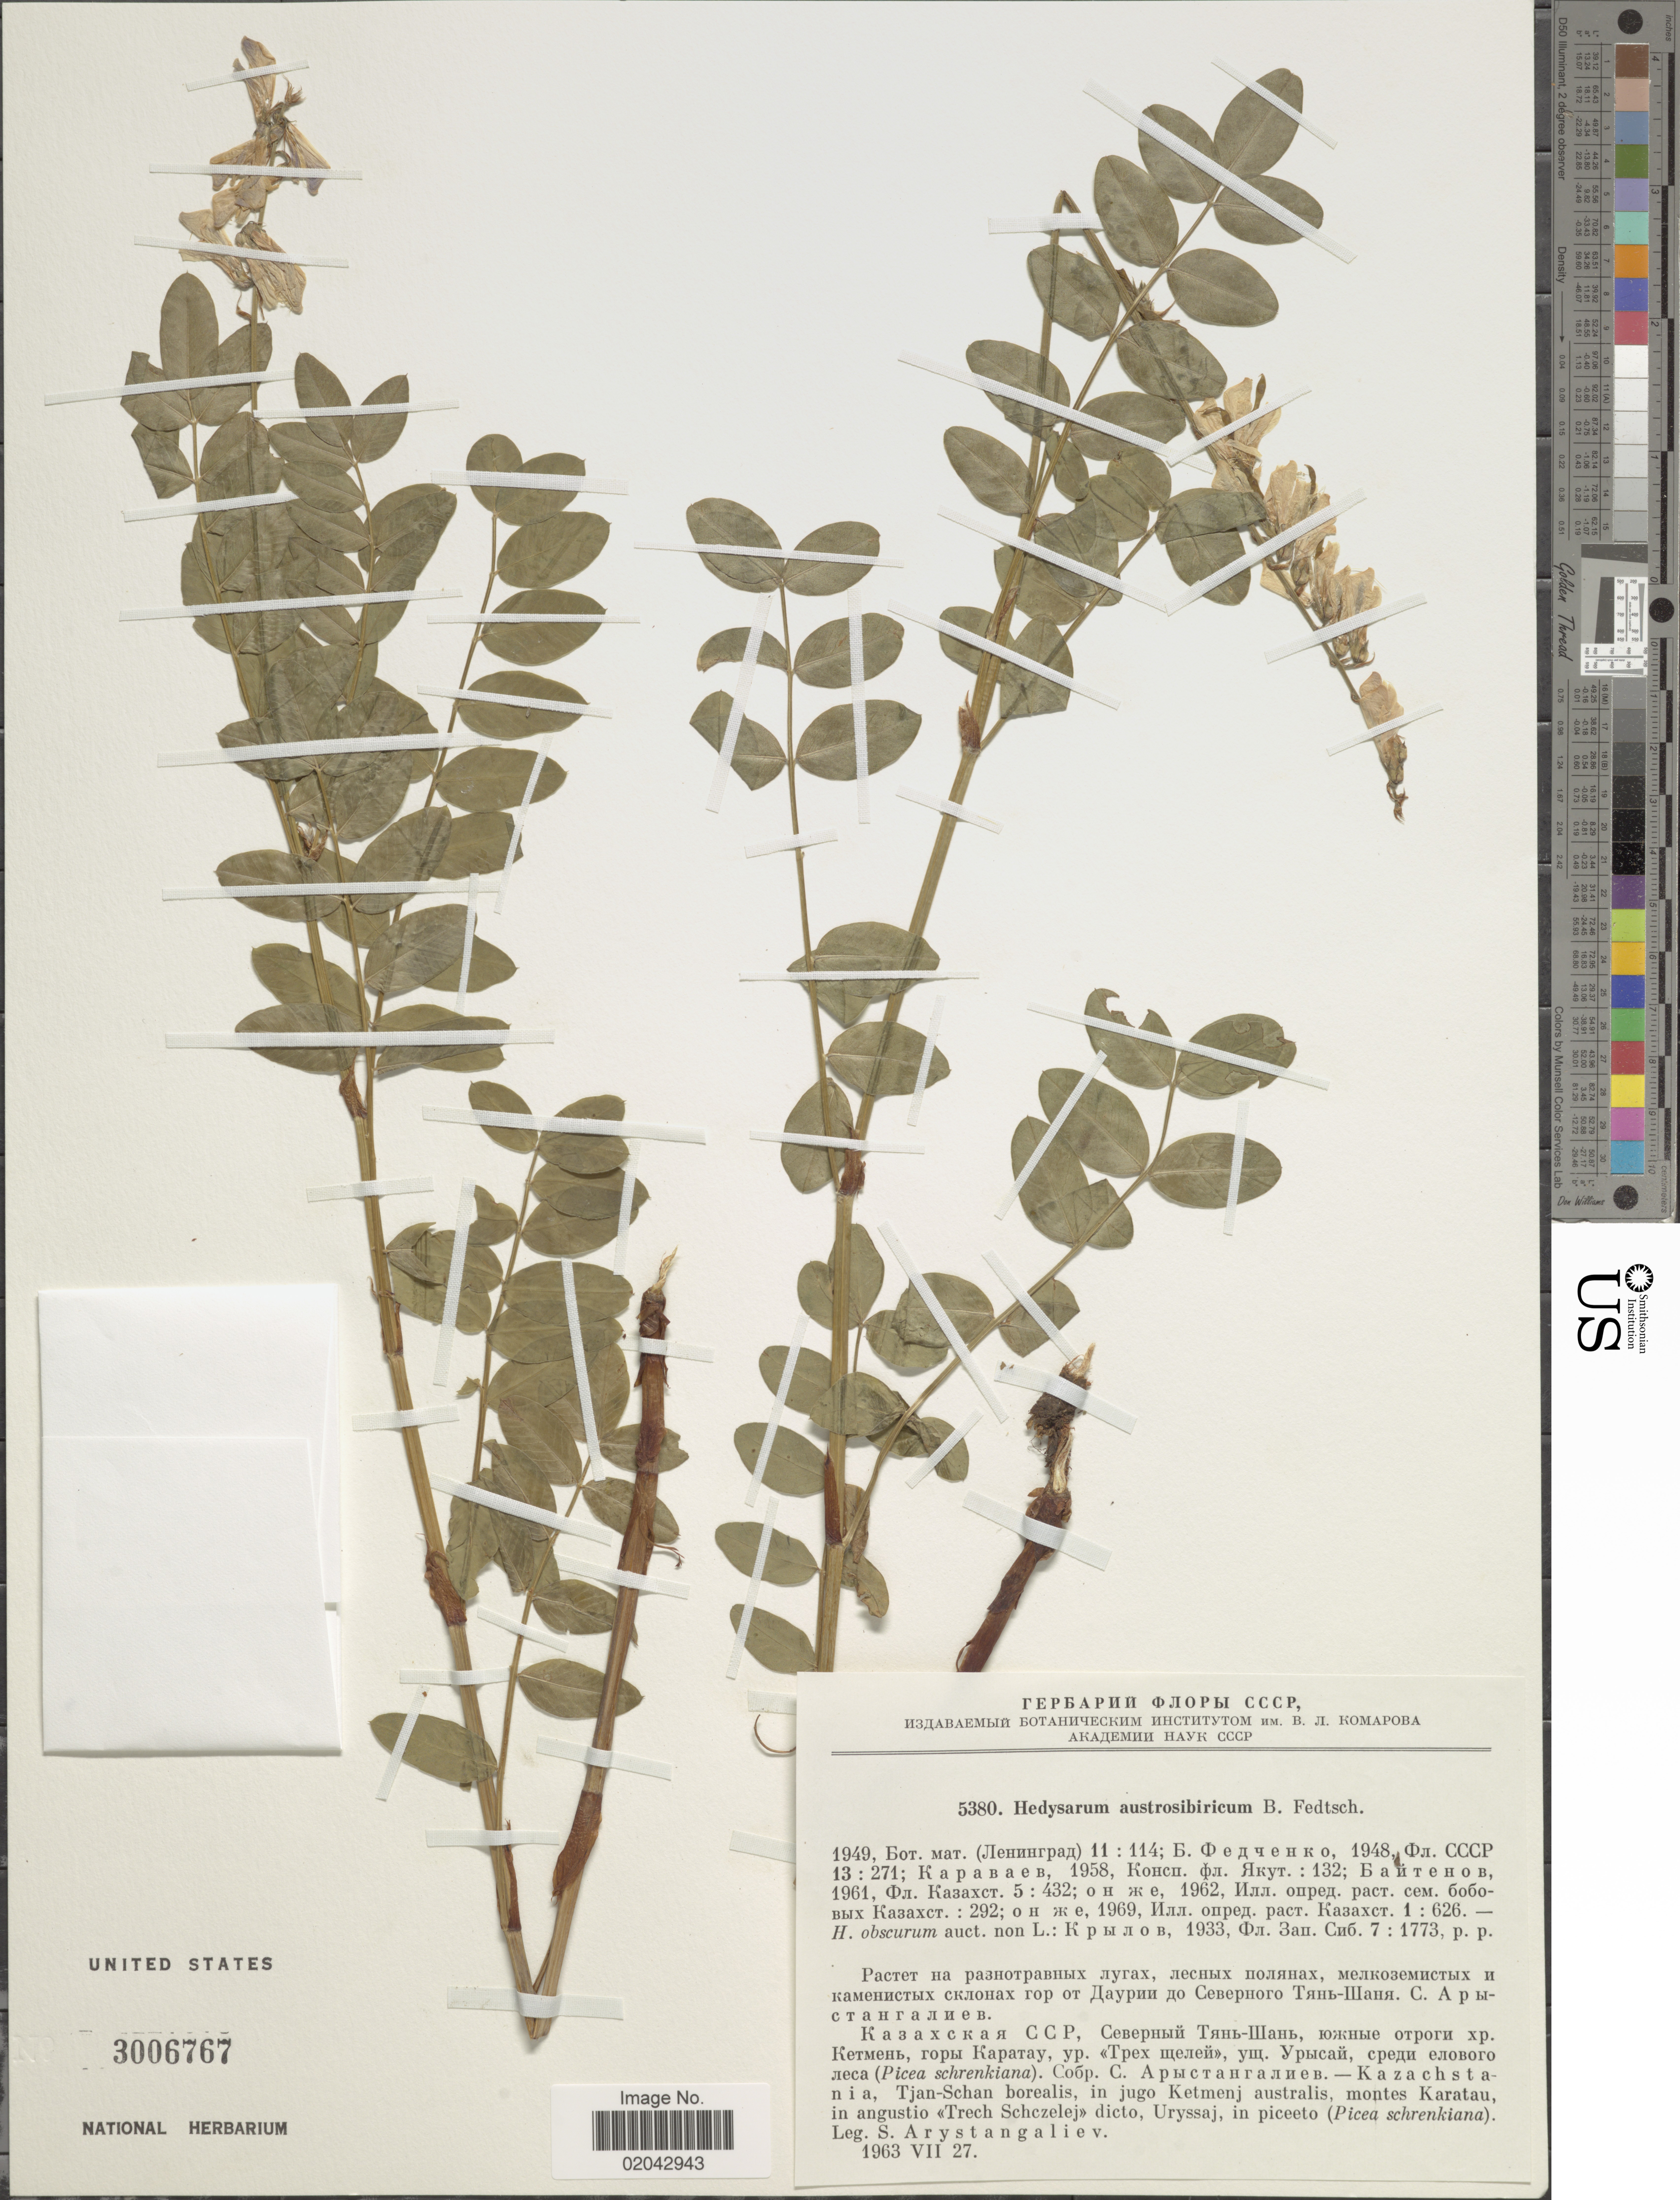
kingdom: Plantae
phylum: Tracheophyta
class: Magnoliopsida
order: Fabales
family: Fabaceae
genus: Hedysarum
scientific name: Hedysarum austrosibiricum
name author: B. Fedtsch.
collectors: S. Arystangaliev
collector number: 5380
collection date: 1963-07-27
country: Kazakhstan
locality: Kazachstania, Tjan-Schan borealis, in jugo Ketmenj australis, montes Karatau, in augustio <<Trech Schczelej>> dicto, Uryssaj, in piceeto (Picea schrenkiana)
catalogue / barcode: US 3006767